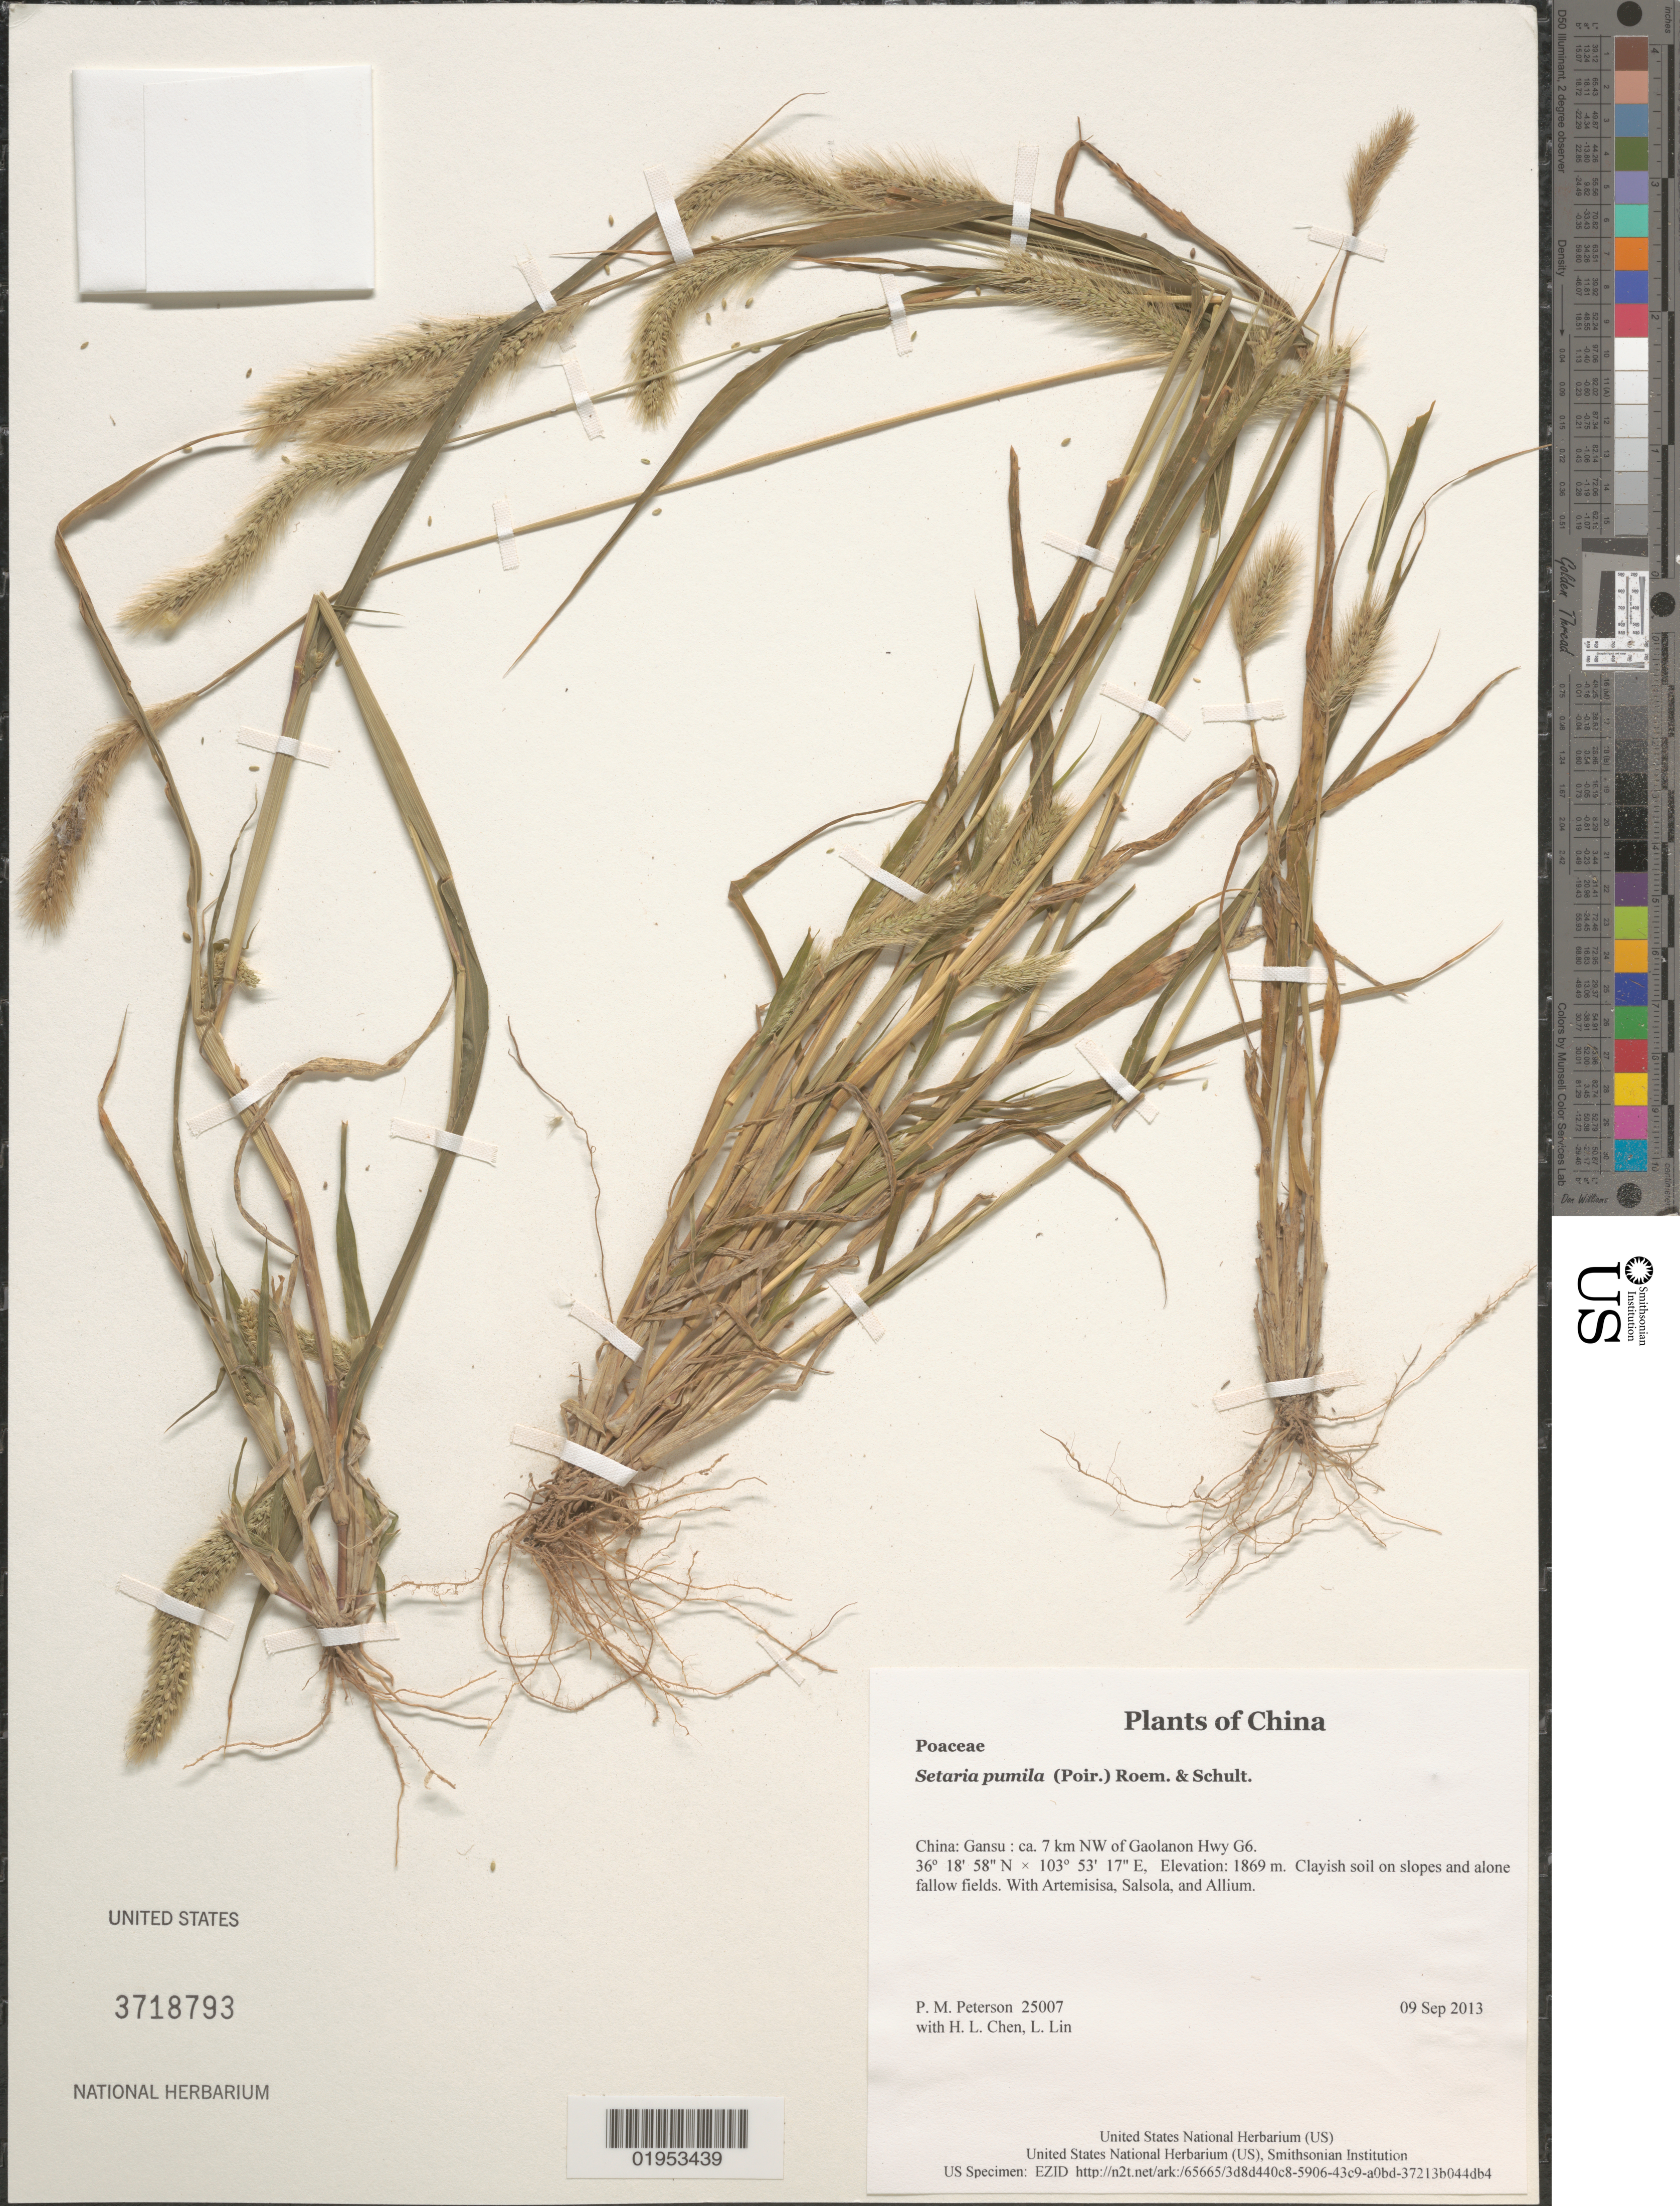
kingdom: Plantae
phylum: Tracheophyta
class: Liliopsida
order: Poales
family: Poaceae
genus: Setaria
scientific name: Setaria pumila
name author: (Poir.) Roem. & Schult.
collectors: P. M. Peterson, H. L. Chen & L. Lin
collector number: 25007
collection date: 2013-09-09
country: China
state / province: Gansu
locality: ca. 7 km NW of Gaolanon Hwy G6.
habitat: Clayish soil on slopes and alone fallow fields.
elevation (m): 1869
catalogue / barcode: US 3718793